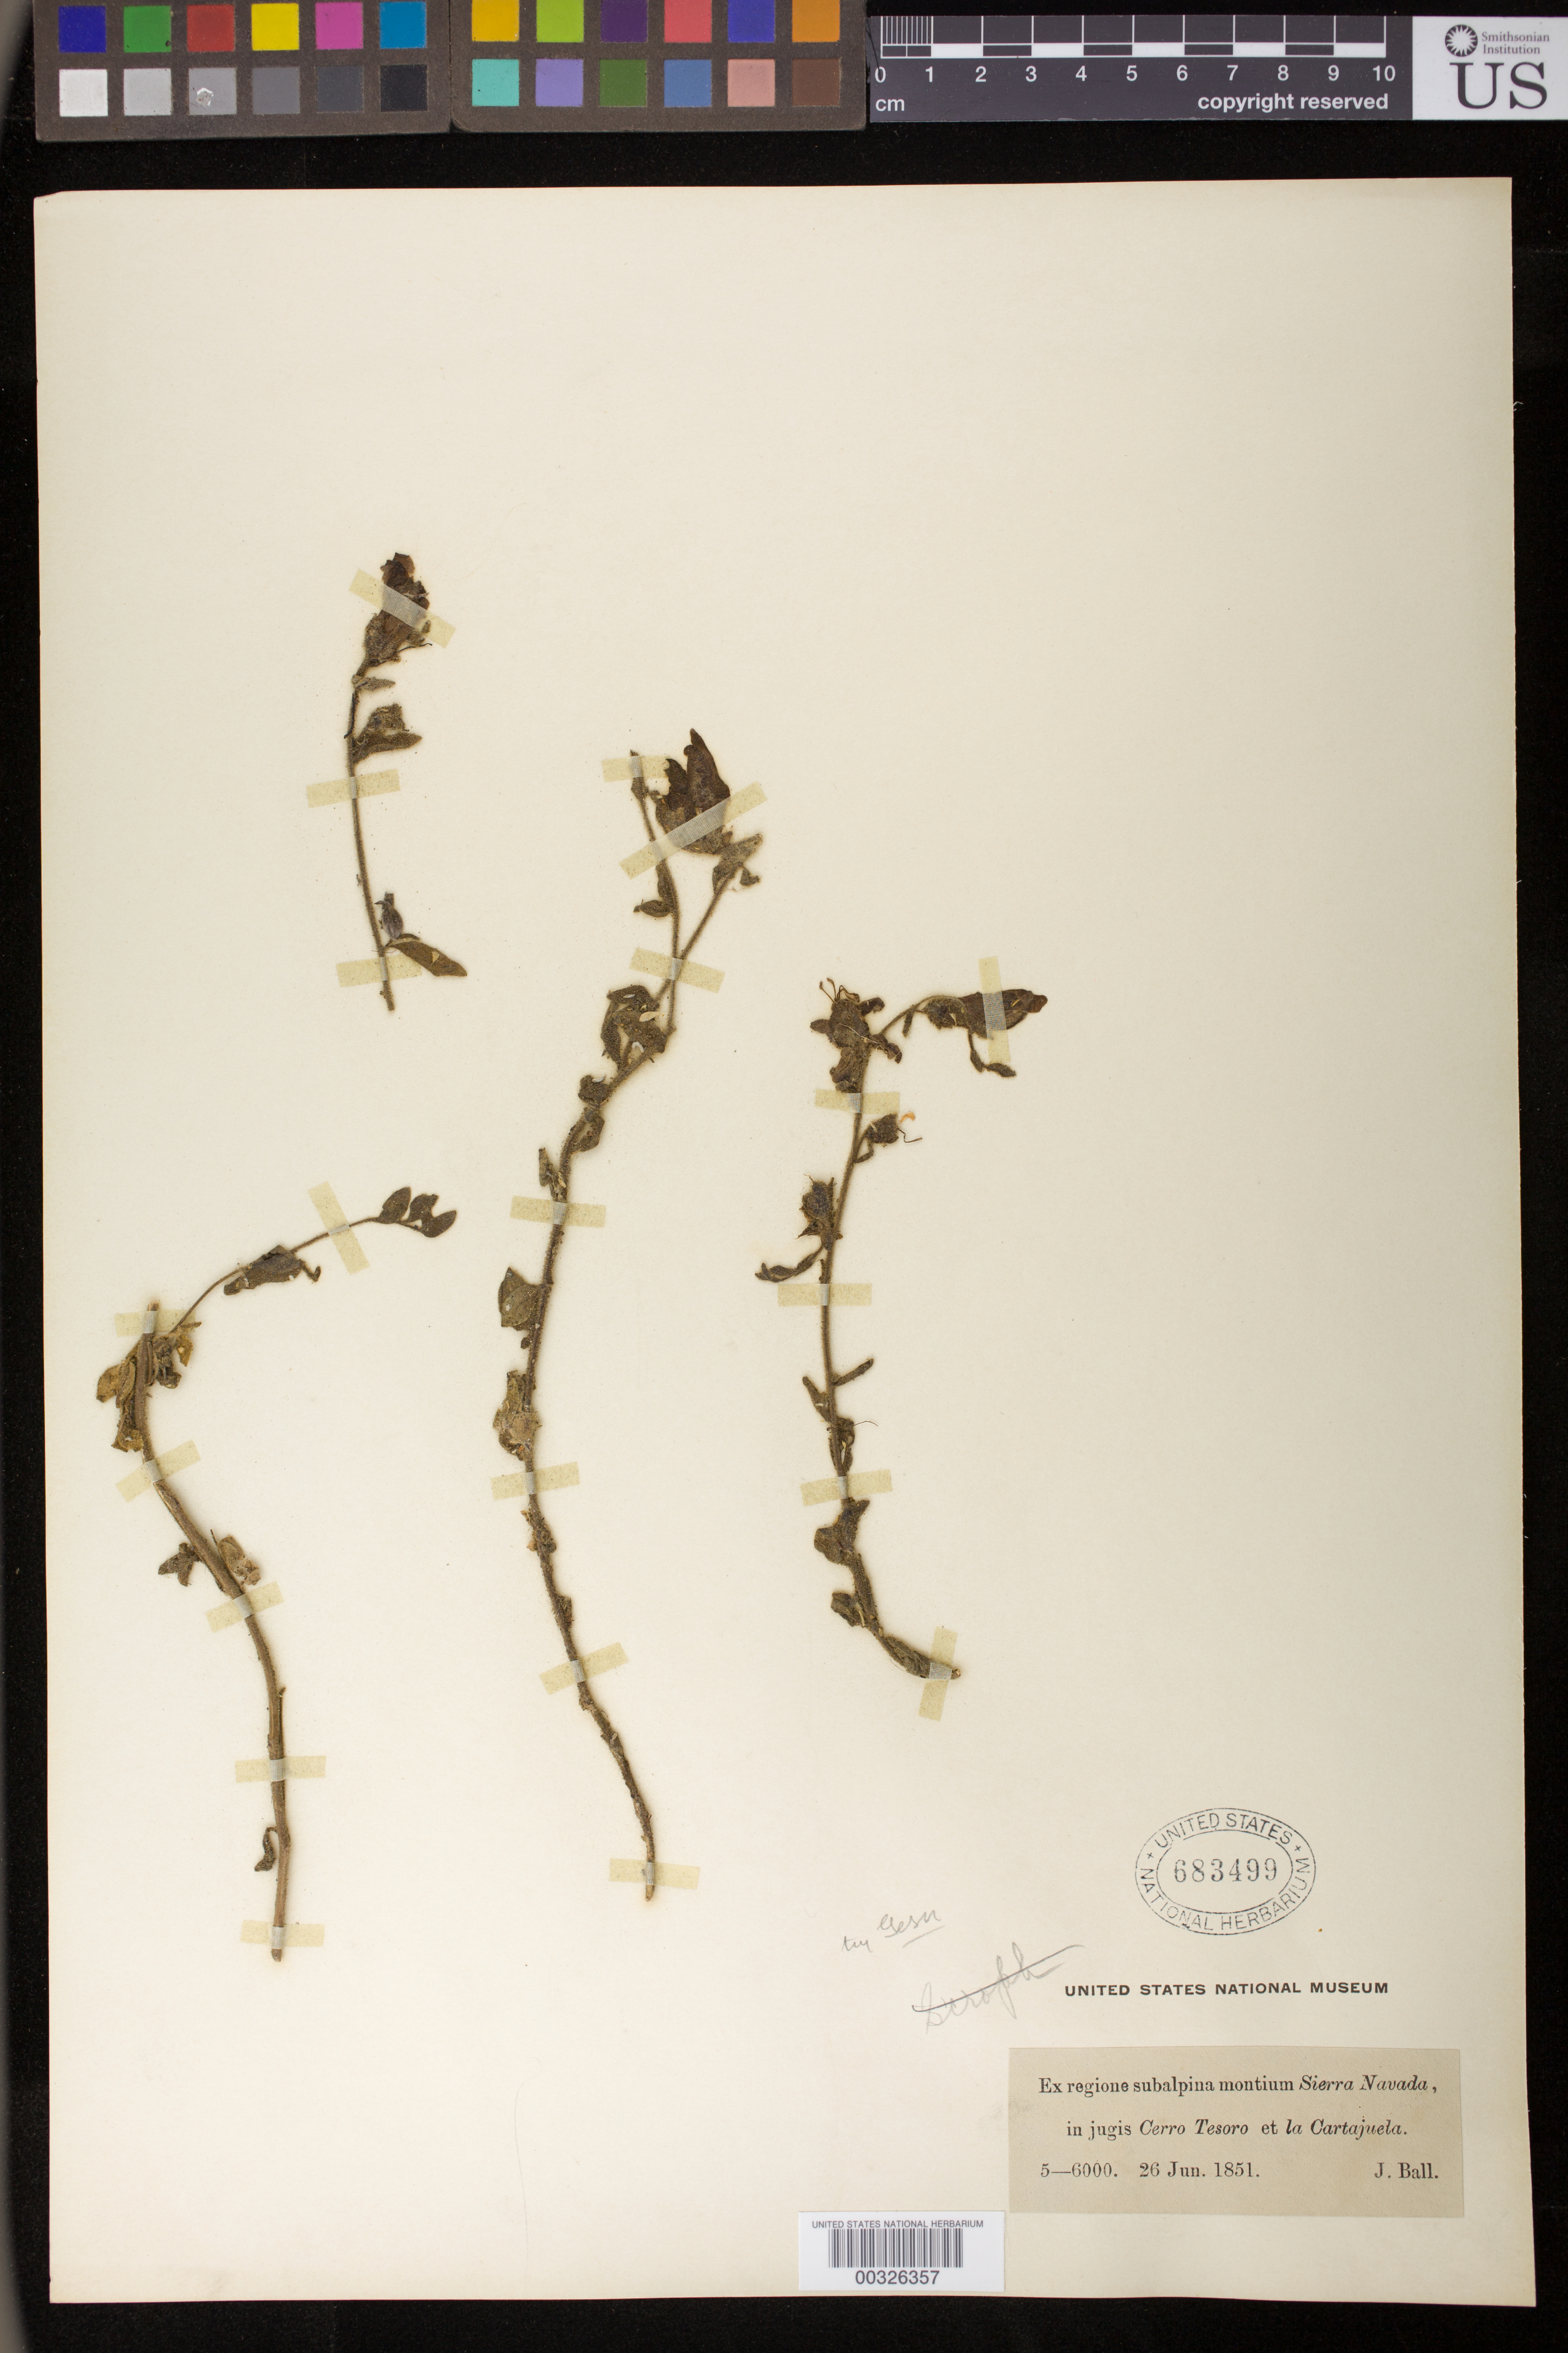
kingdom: Plantae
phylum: Tracheophyta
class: Magnoliopsida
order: Lamiales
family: Gesneriaceae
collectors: J. Ball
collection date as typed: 26 Jun 1851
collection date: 1851-06-26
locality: Sierra Nevada, connecting Cerro Tesoro and la Cartajuela.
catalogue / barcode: US 683499